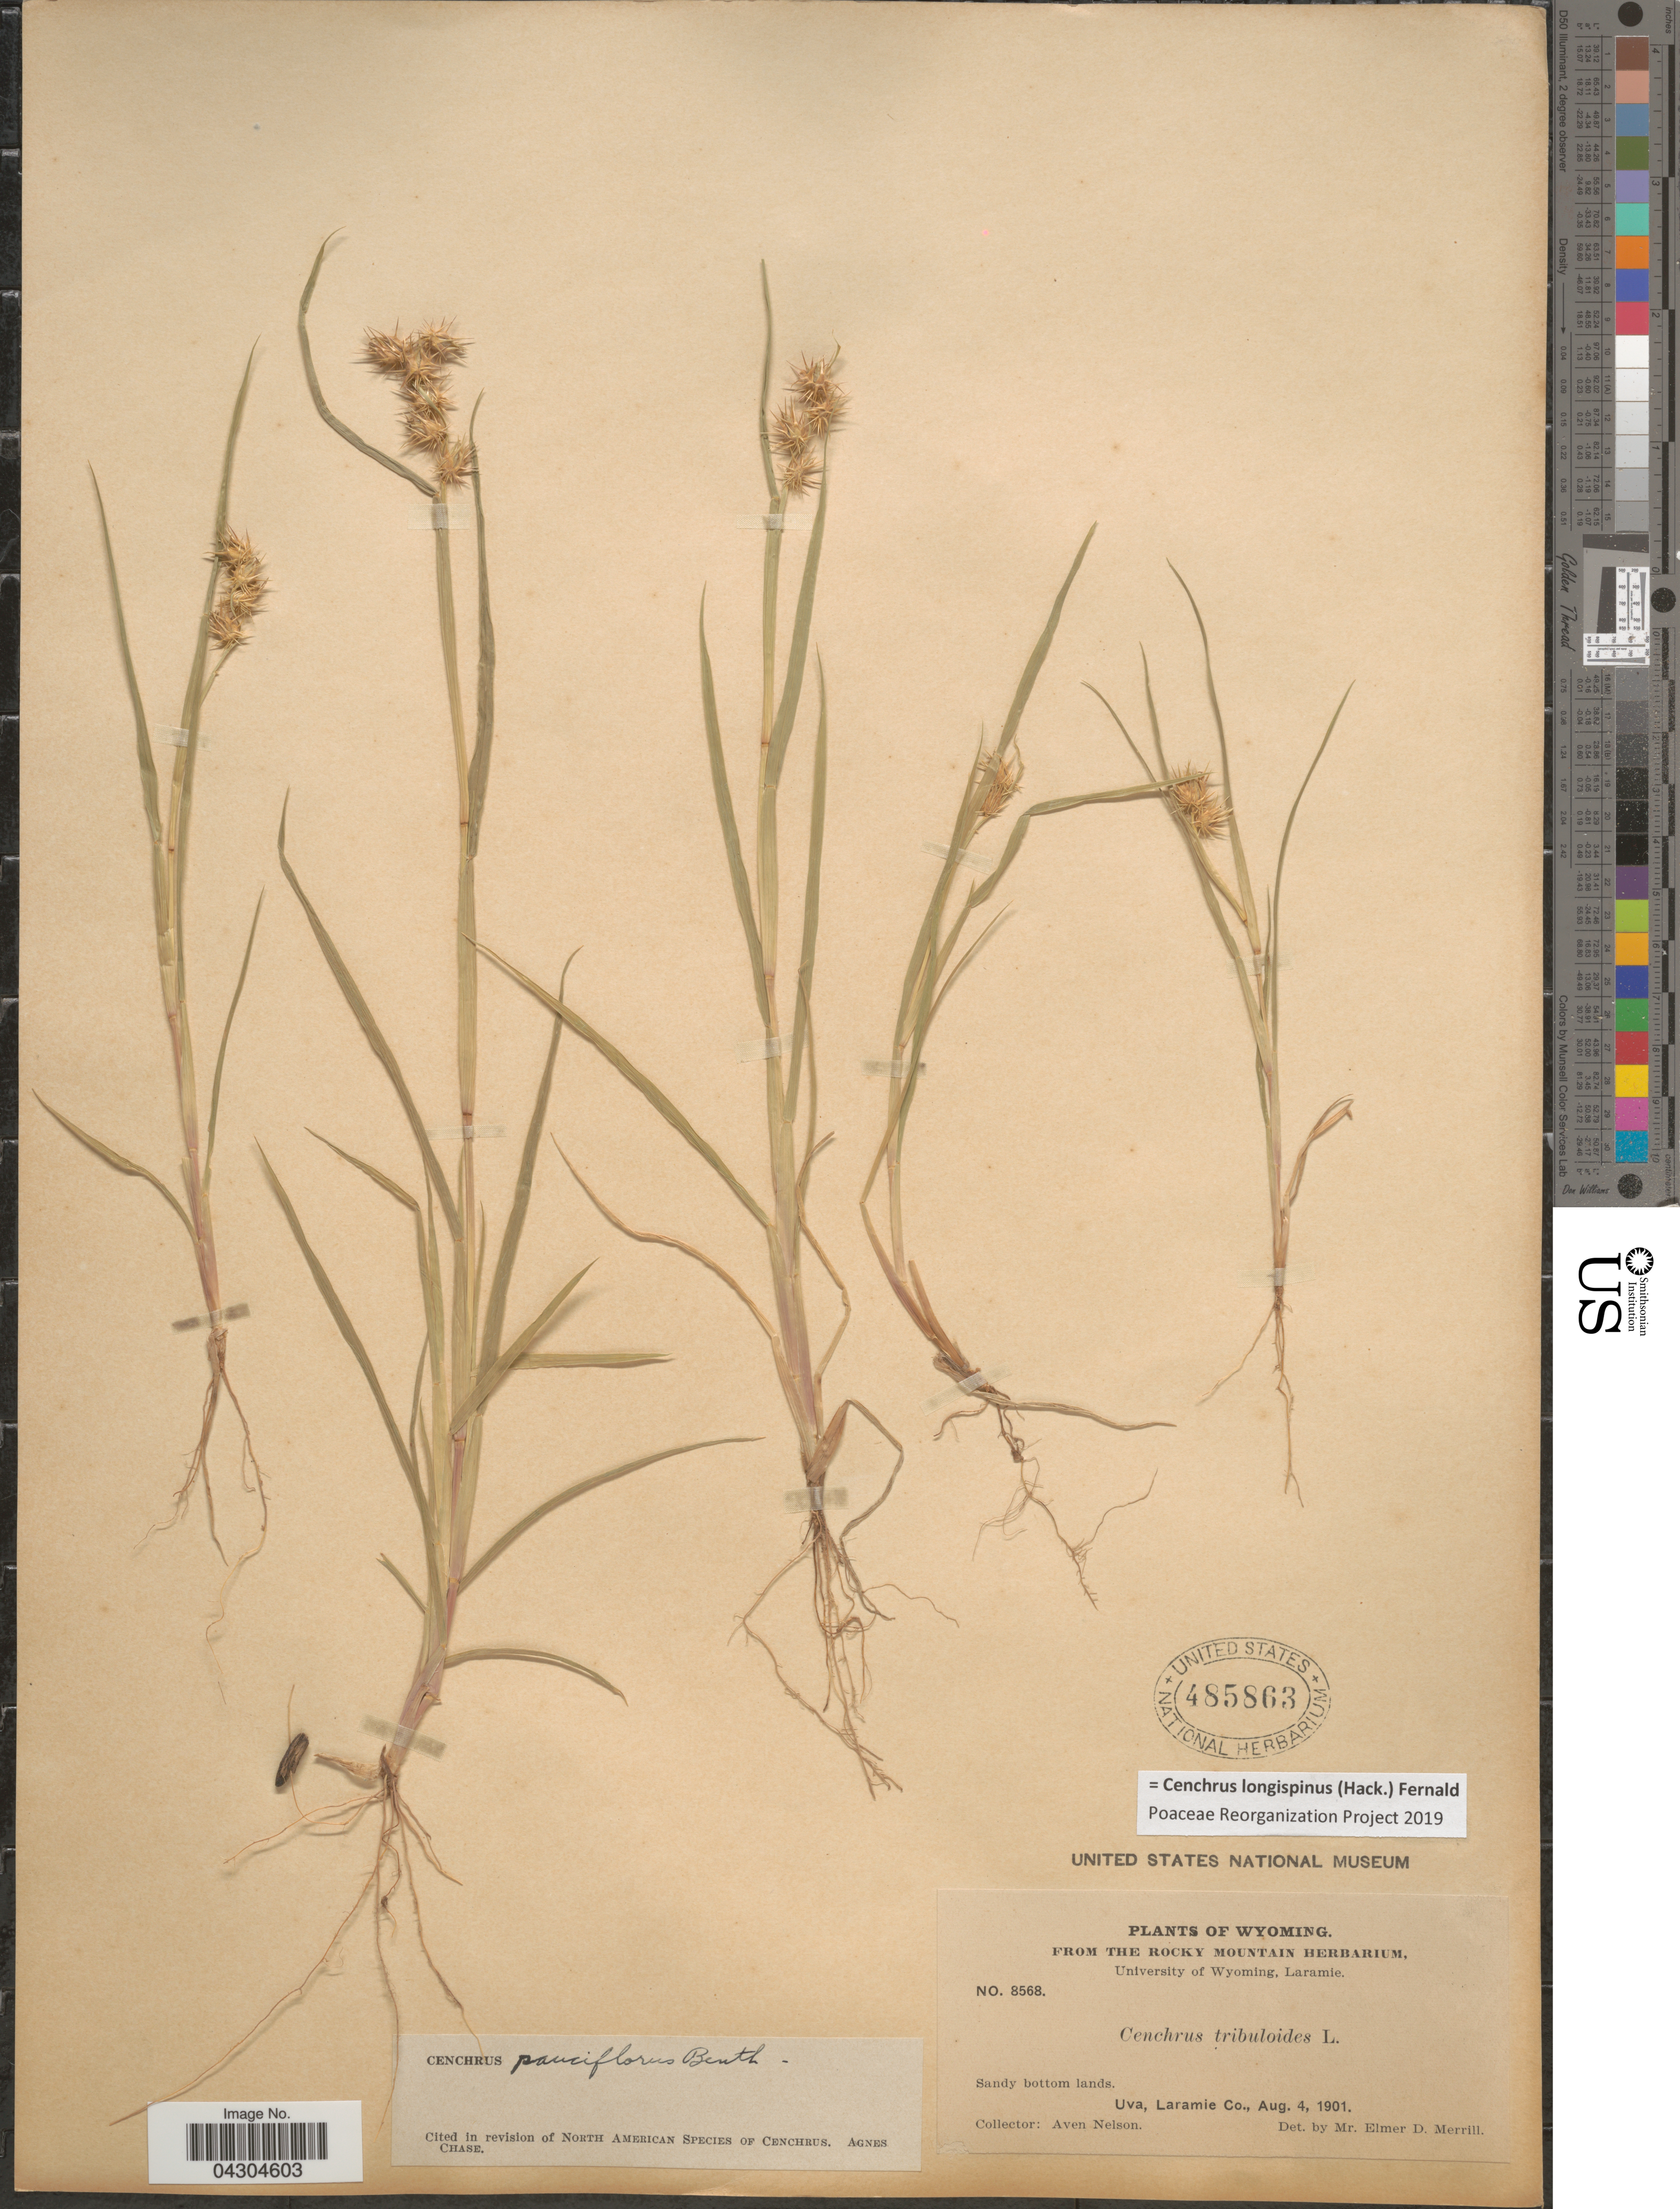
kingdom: Plantae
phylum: Tracheophyta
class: Liliopsida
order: Poales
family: Poaceae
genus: Cenchrus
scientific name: Cenchrus longispinus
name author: (Hack.) Fernald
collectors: A. Nelson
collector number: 8568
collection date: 1901-08-04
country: United States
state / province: Wyoming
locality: Sandy bottom lands. Uva, Laramie Co.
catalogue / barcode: US 485863